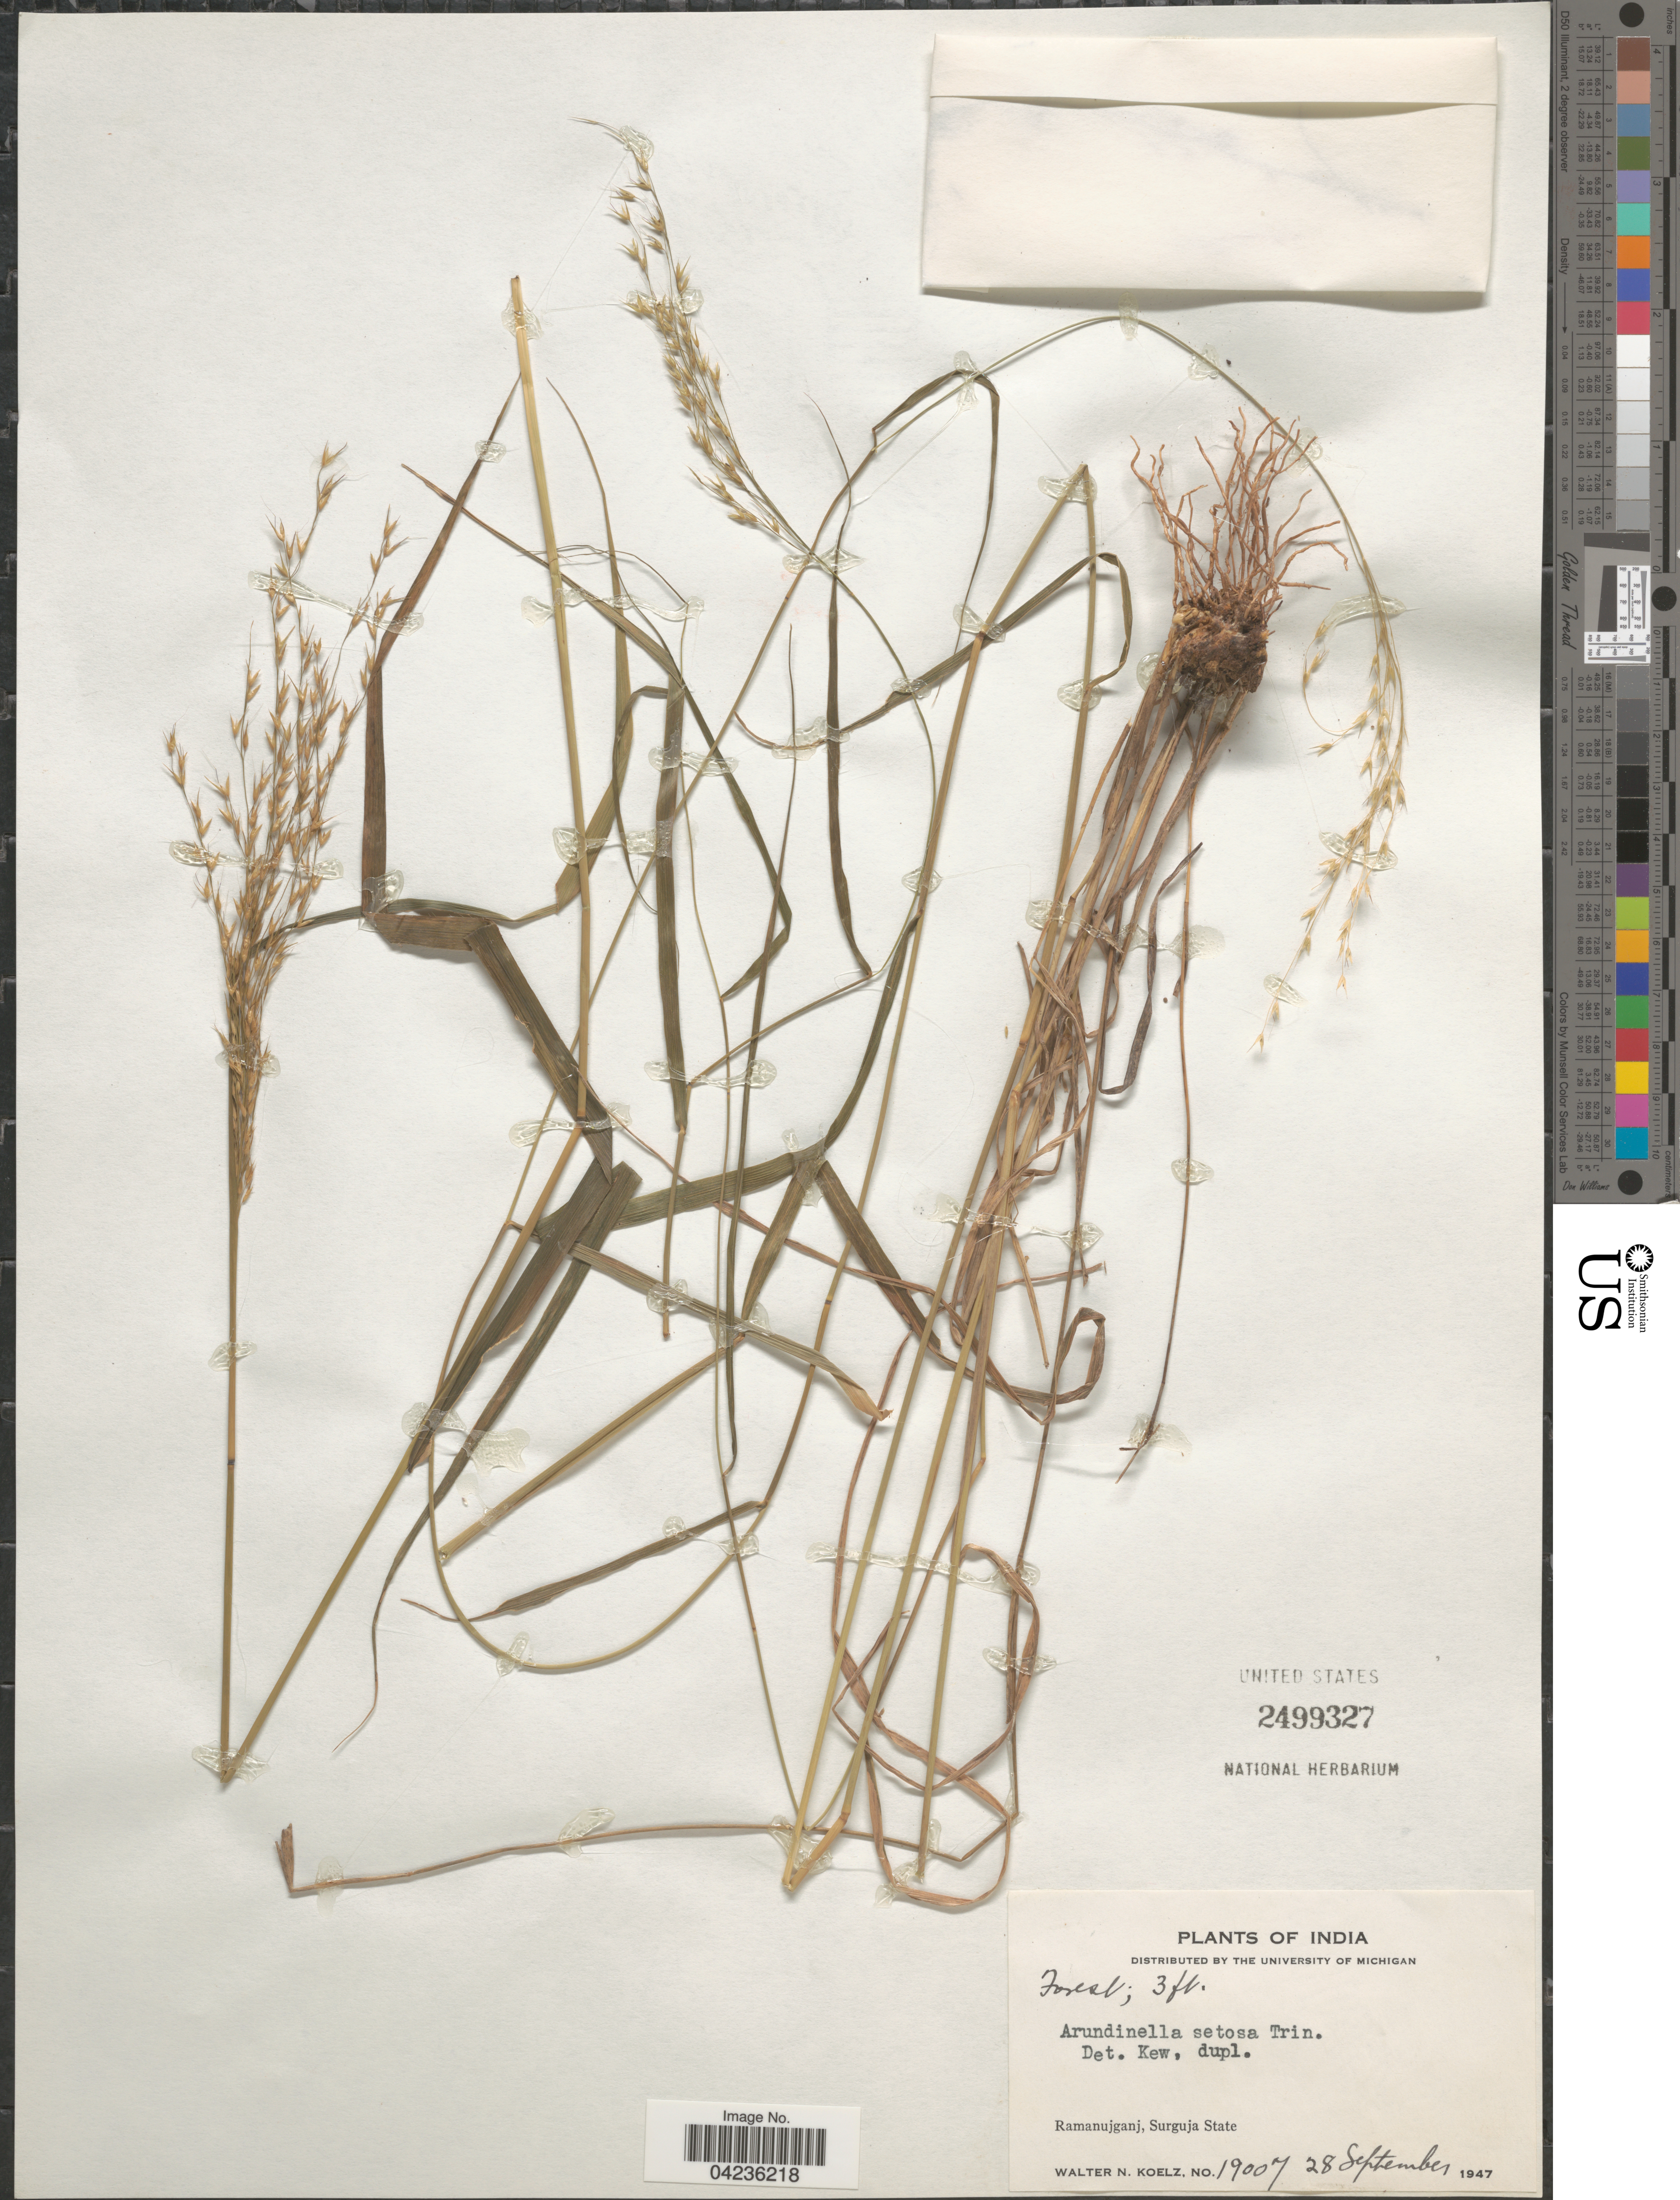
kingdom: Plantae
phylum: Tracheophyta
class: Liliopsida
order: Poales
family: Poaceae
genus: Arundinella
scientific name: Arundinella setosa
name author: Trin.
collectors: W. N. Koelz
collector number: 19007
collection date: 1947-09-28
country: India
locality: Ramanujganj, Surguja State.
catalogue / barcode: US 2499327